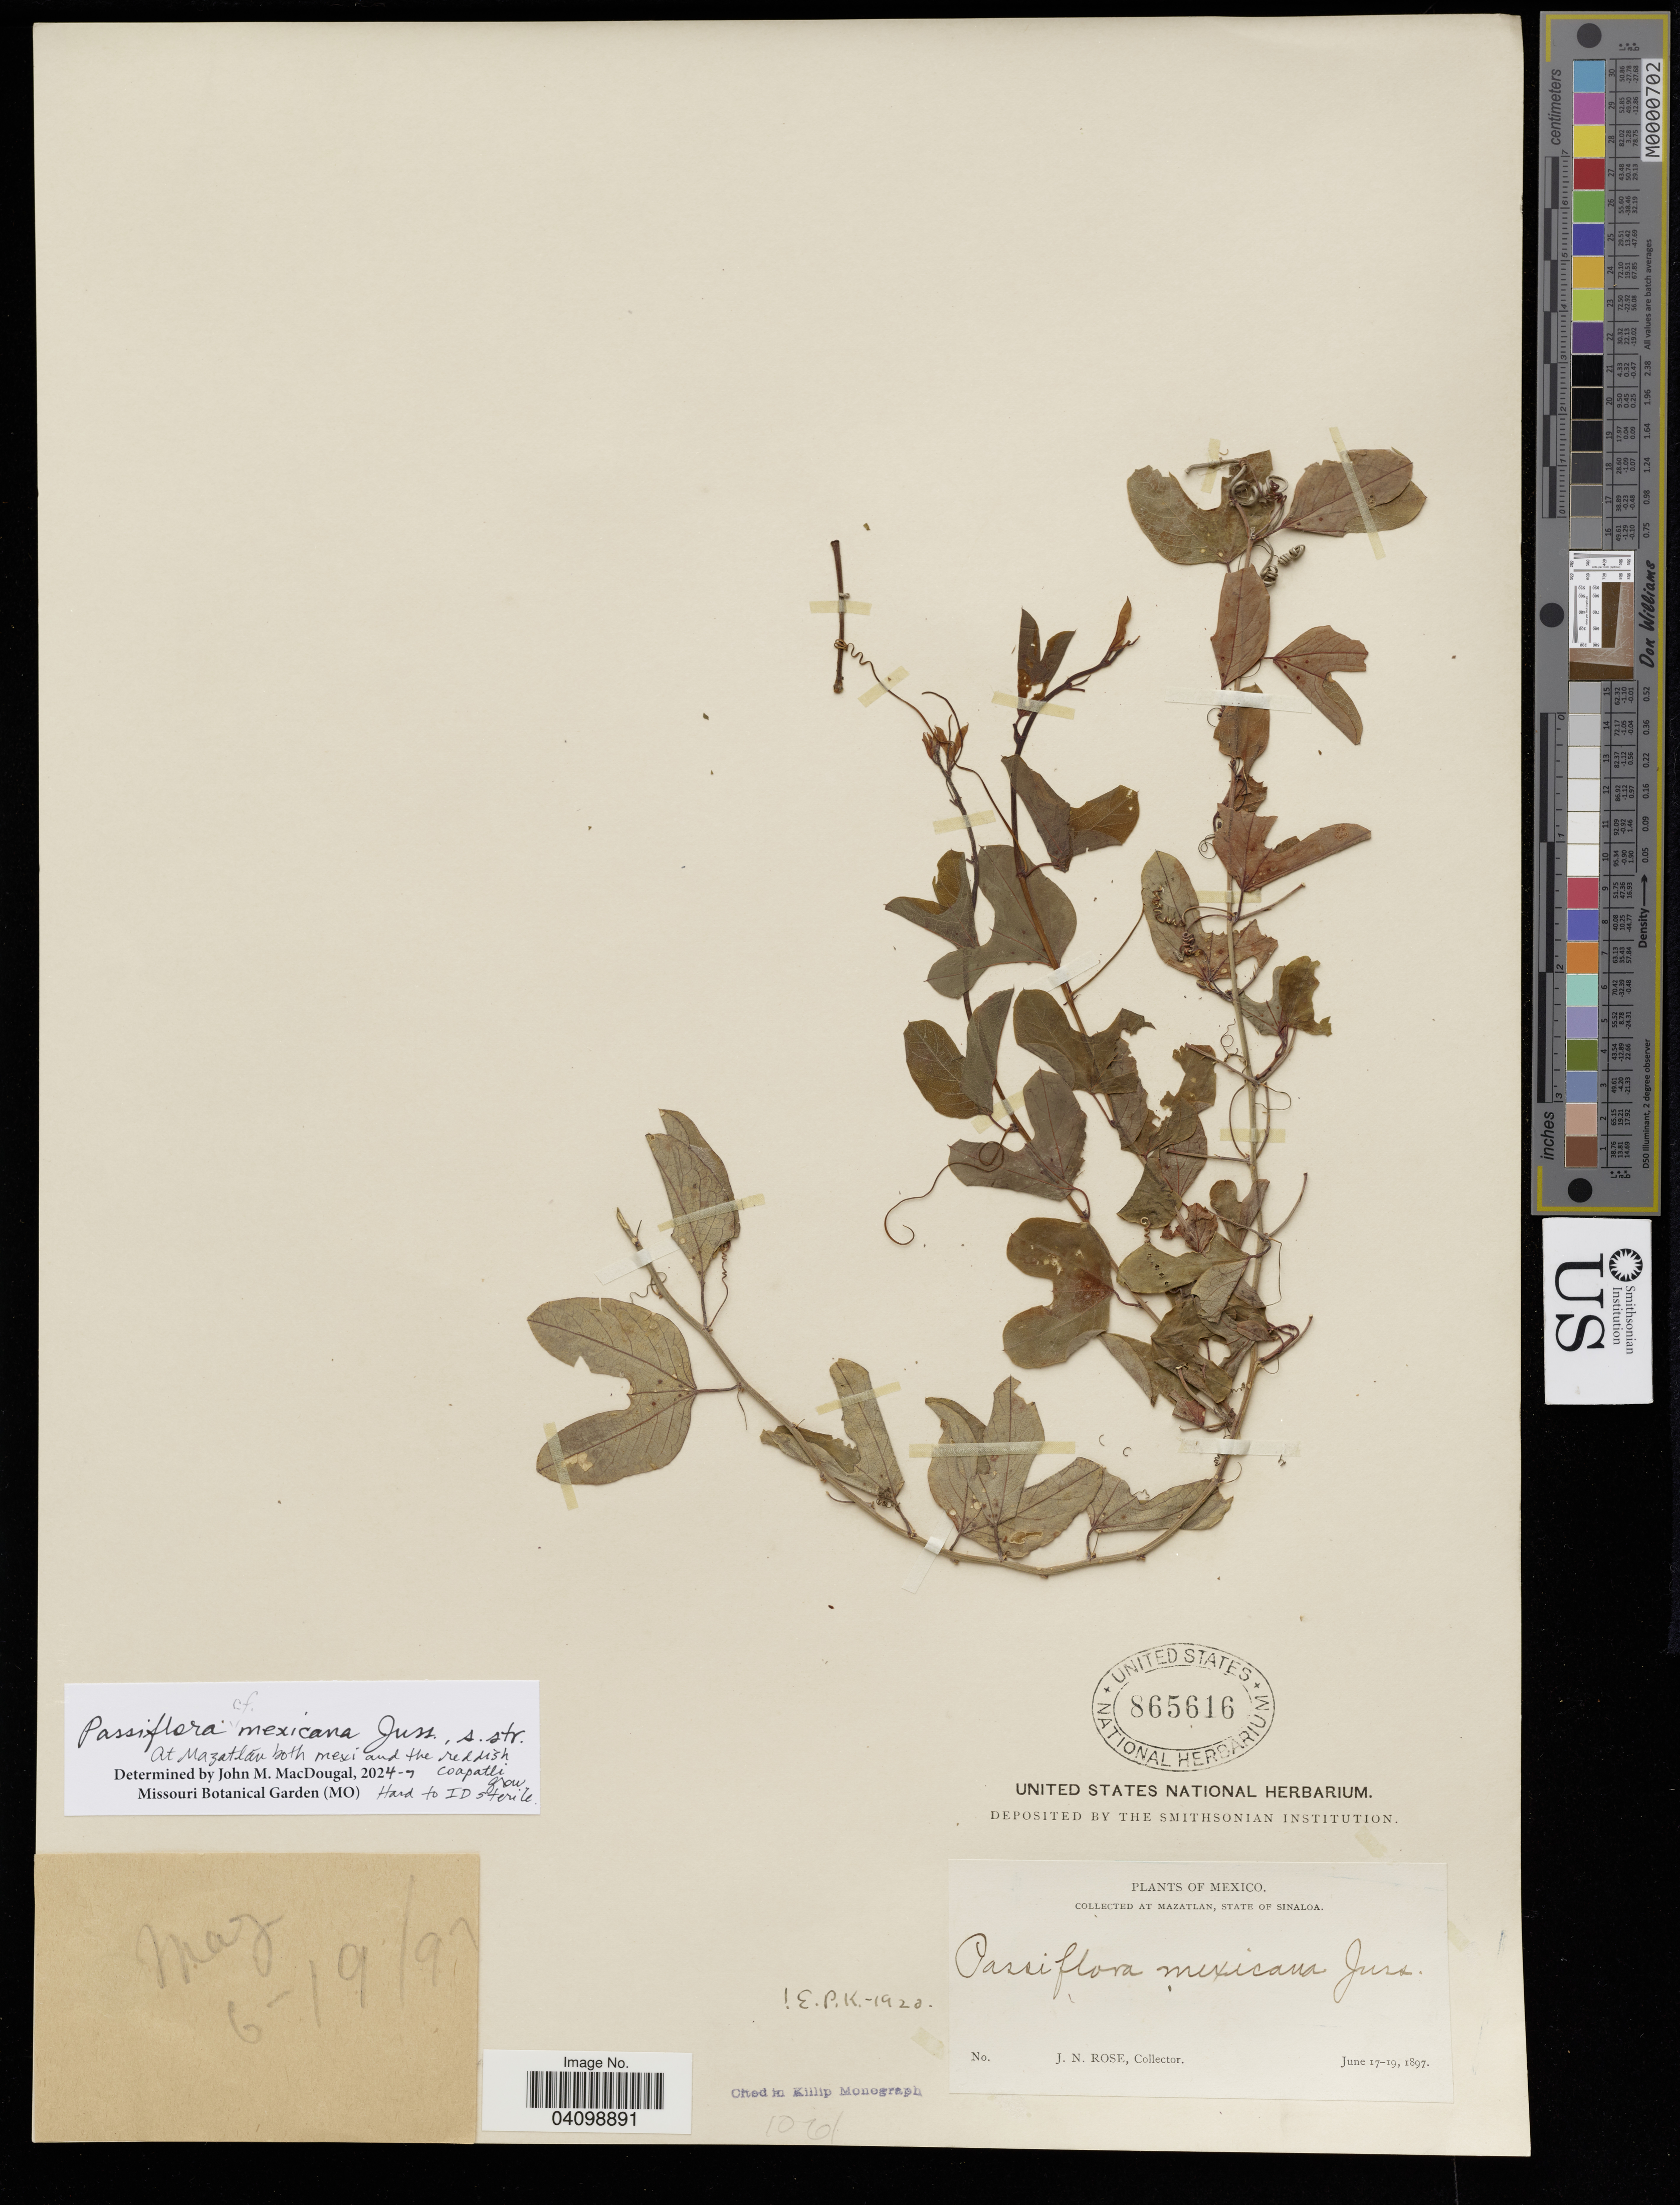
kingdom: Plantae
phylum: Tracheophyta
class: Magnoliopsida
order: Malpighiales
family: Passifloraceae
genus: Passiflora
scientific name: Passiflora mexicana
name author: Juss.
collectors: J. N. Rose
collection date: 1897-06-17/1897-06-19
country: Mexico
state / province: Sinaloa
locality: Mazatlan.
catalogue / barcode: US 865616